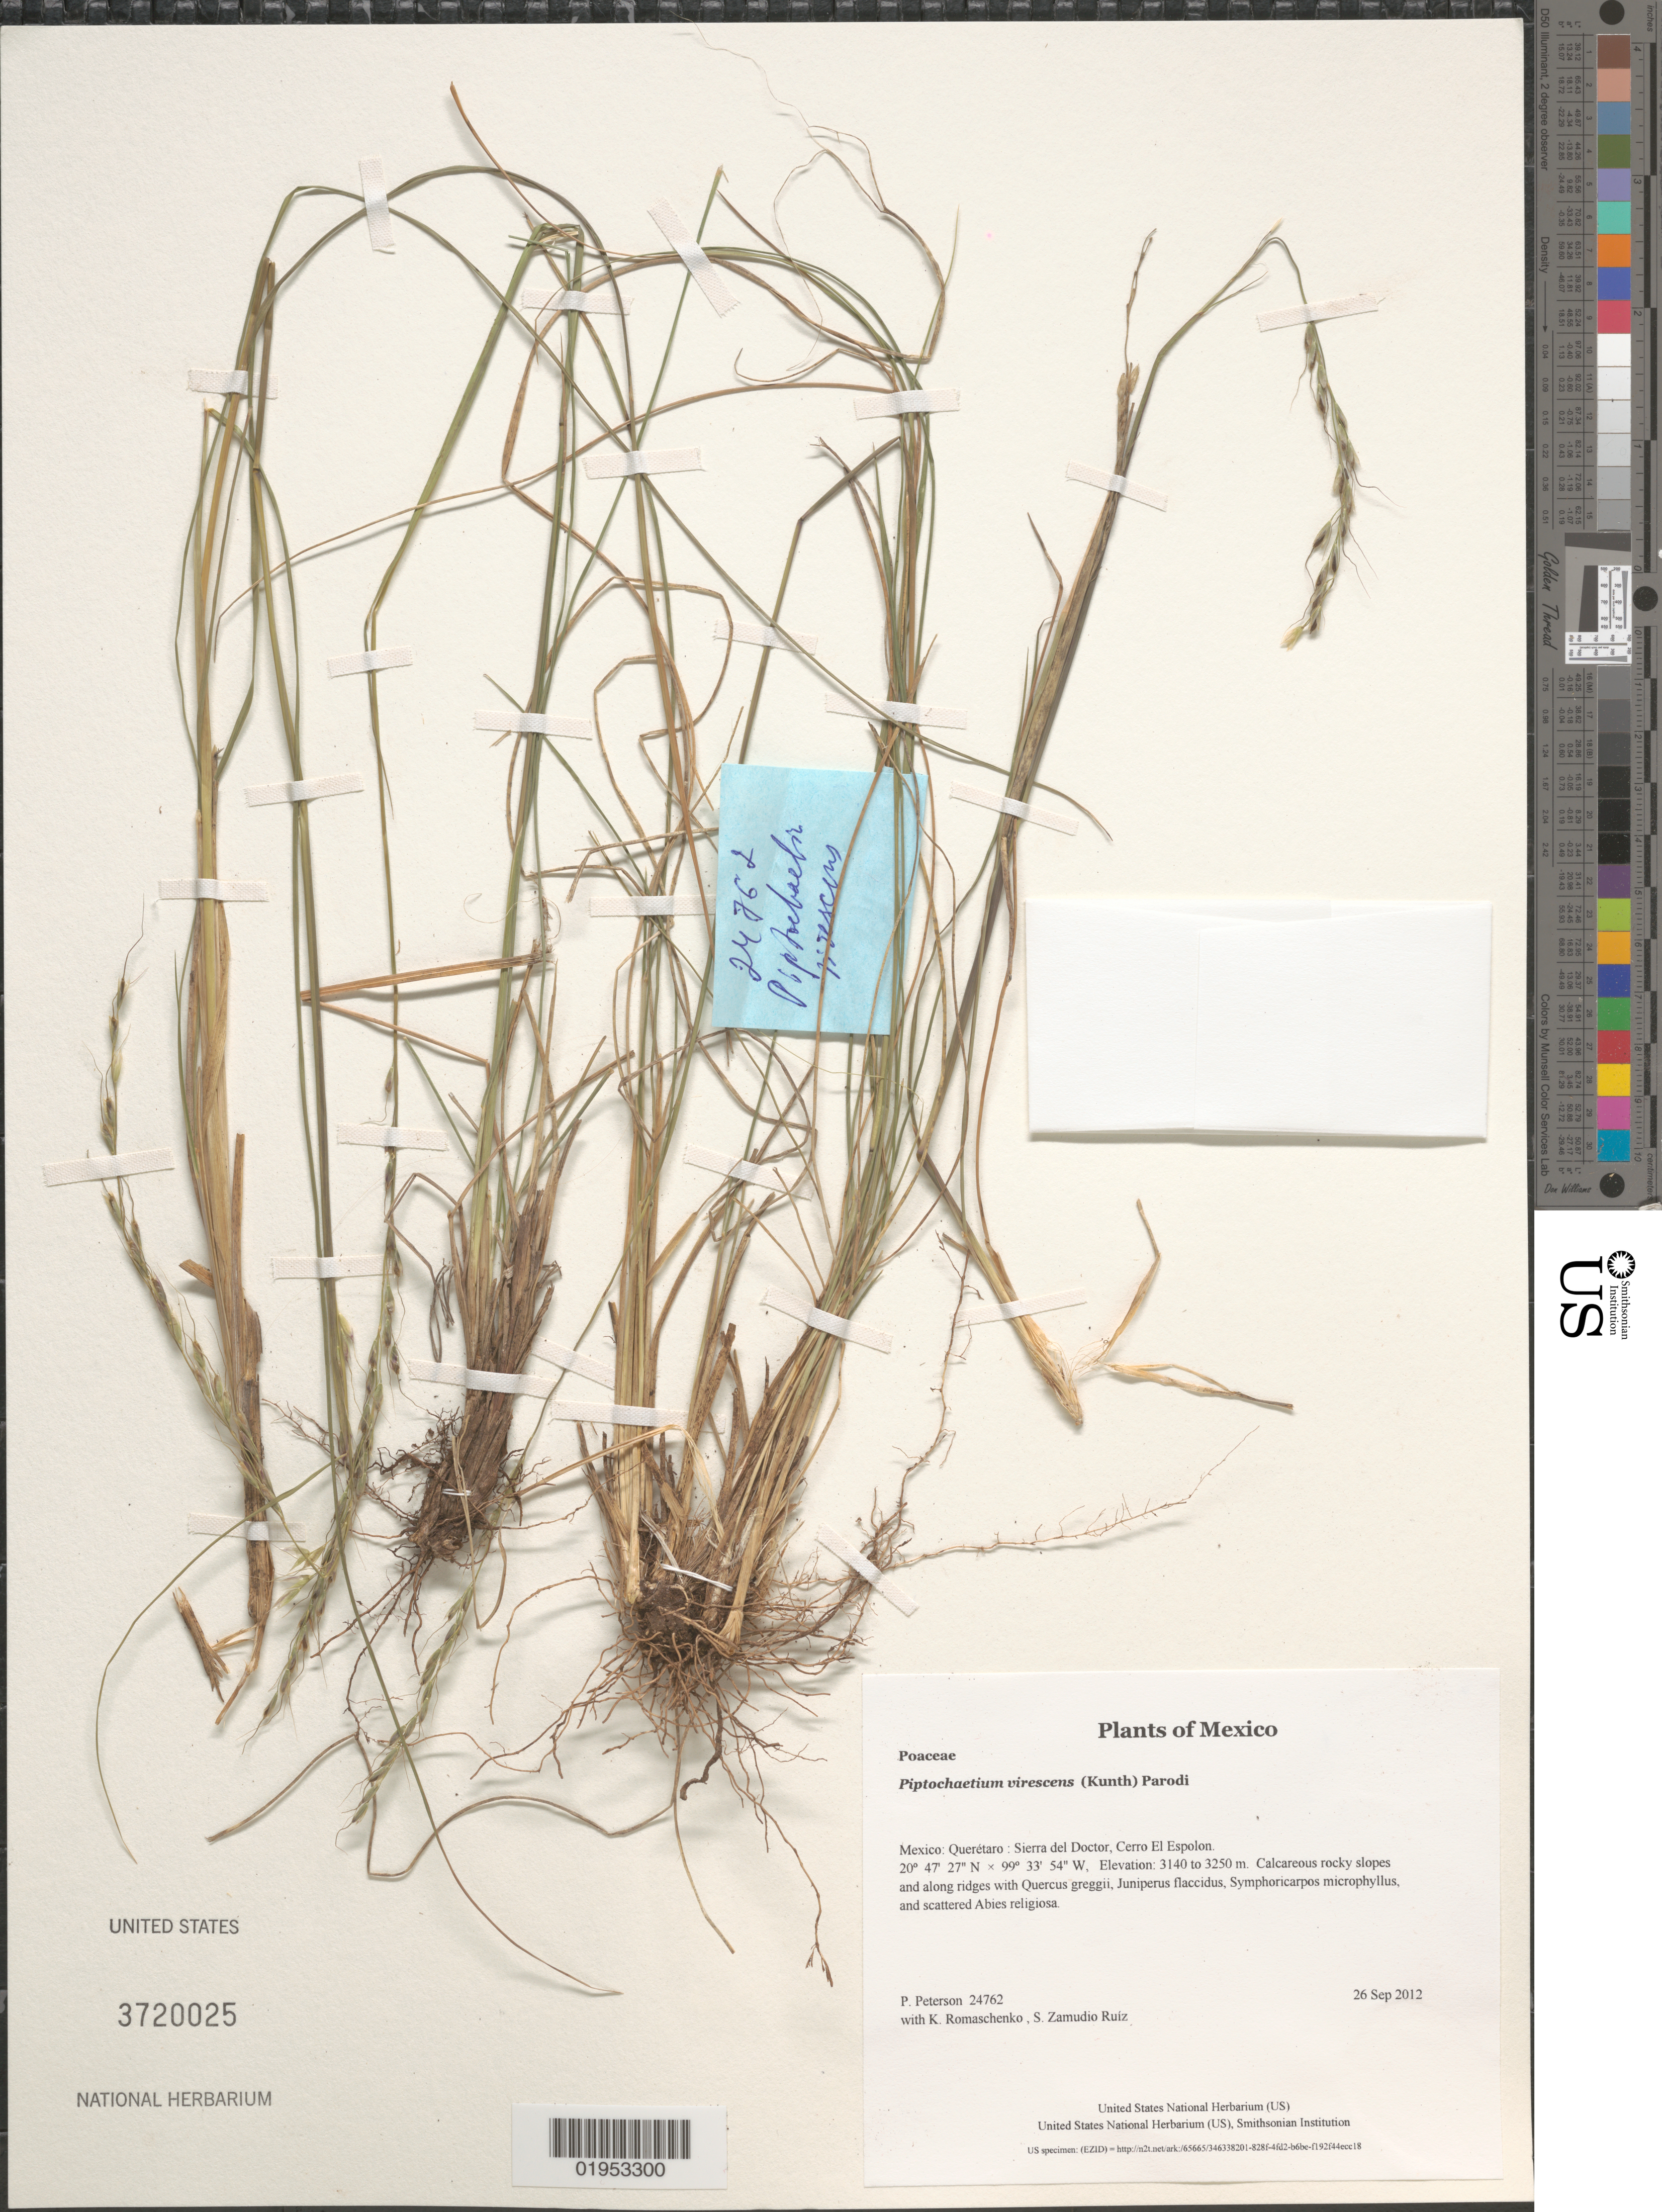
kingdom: Plantae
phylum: Tracheophyta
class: Liliopsida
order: Poales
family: Poaceae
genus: Piptochaetium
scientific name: Piptochaetium virescens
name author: (Kunth) Parodi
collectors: P. M. Peterson, K. Romaschenko & S. Zamudio Ruíz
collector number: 24762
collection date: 2012-09-26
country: Mexico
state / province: Querétaro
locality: Sierra del Doctor, Cerro El Espolon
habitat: Calcareous rocky slopes and along ridges with Quercus greggii, Juniperus flaccidus, Symphoricarpos microphyllus, and scattered Abies religiosa.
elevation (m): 3140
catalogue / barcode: US 3720025